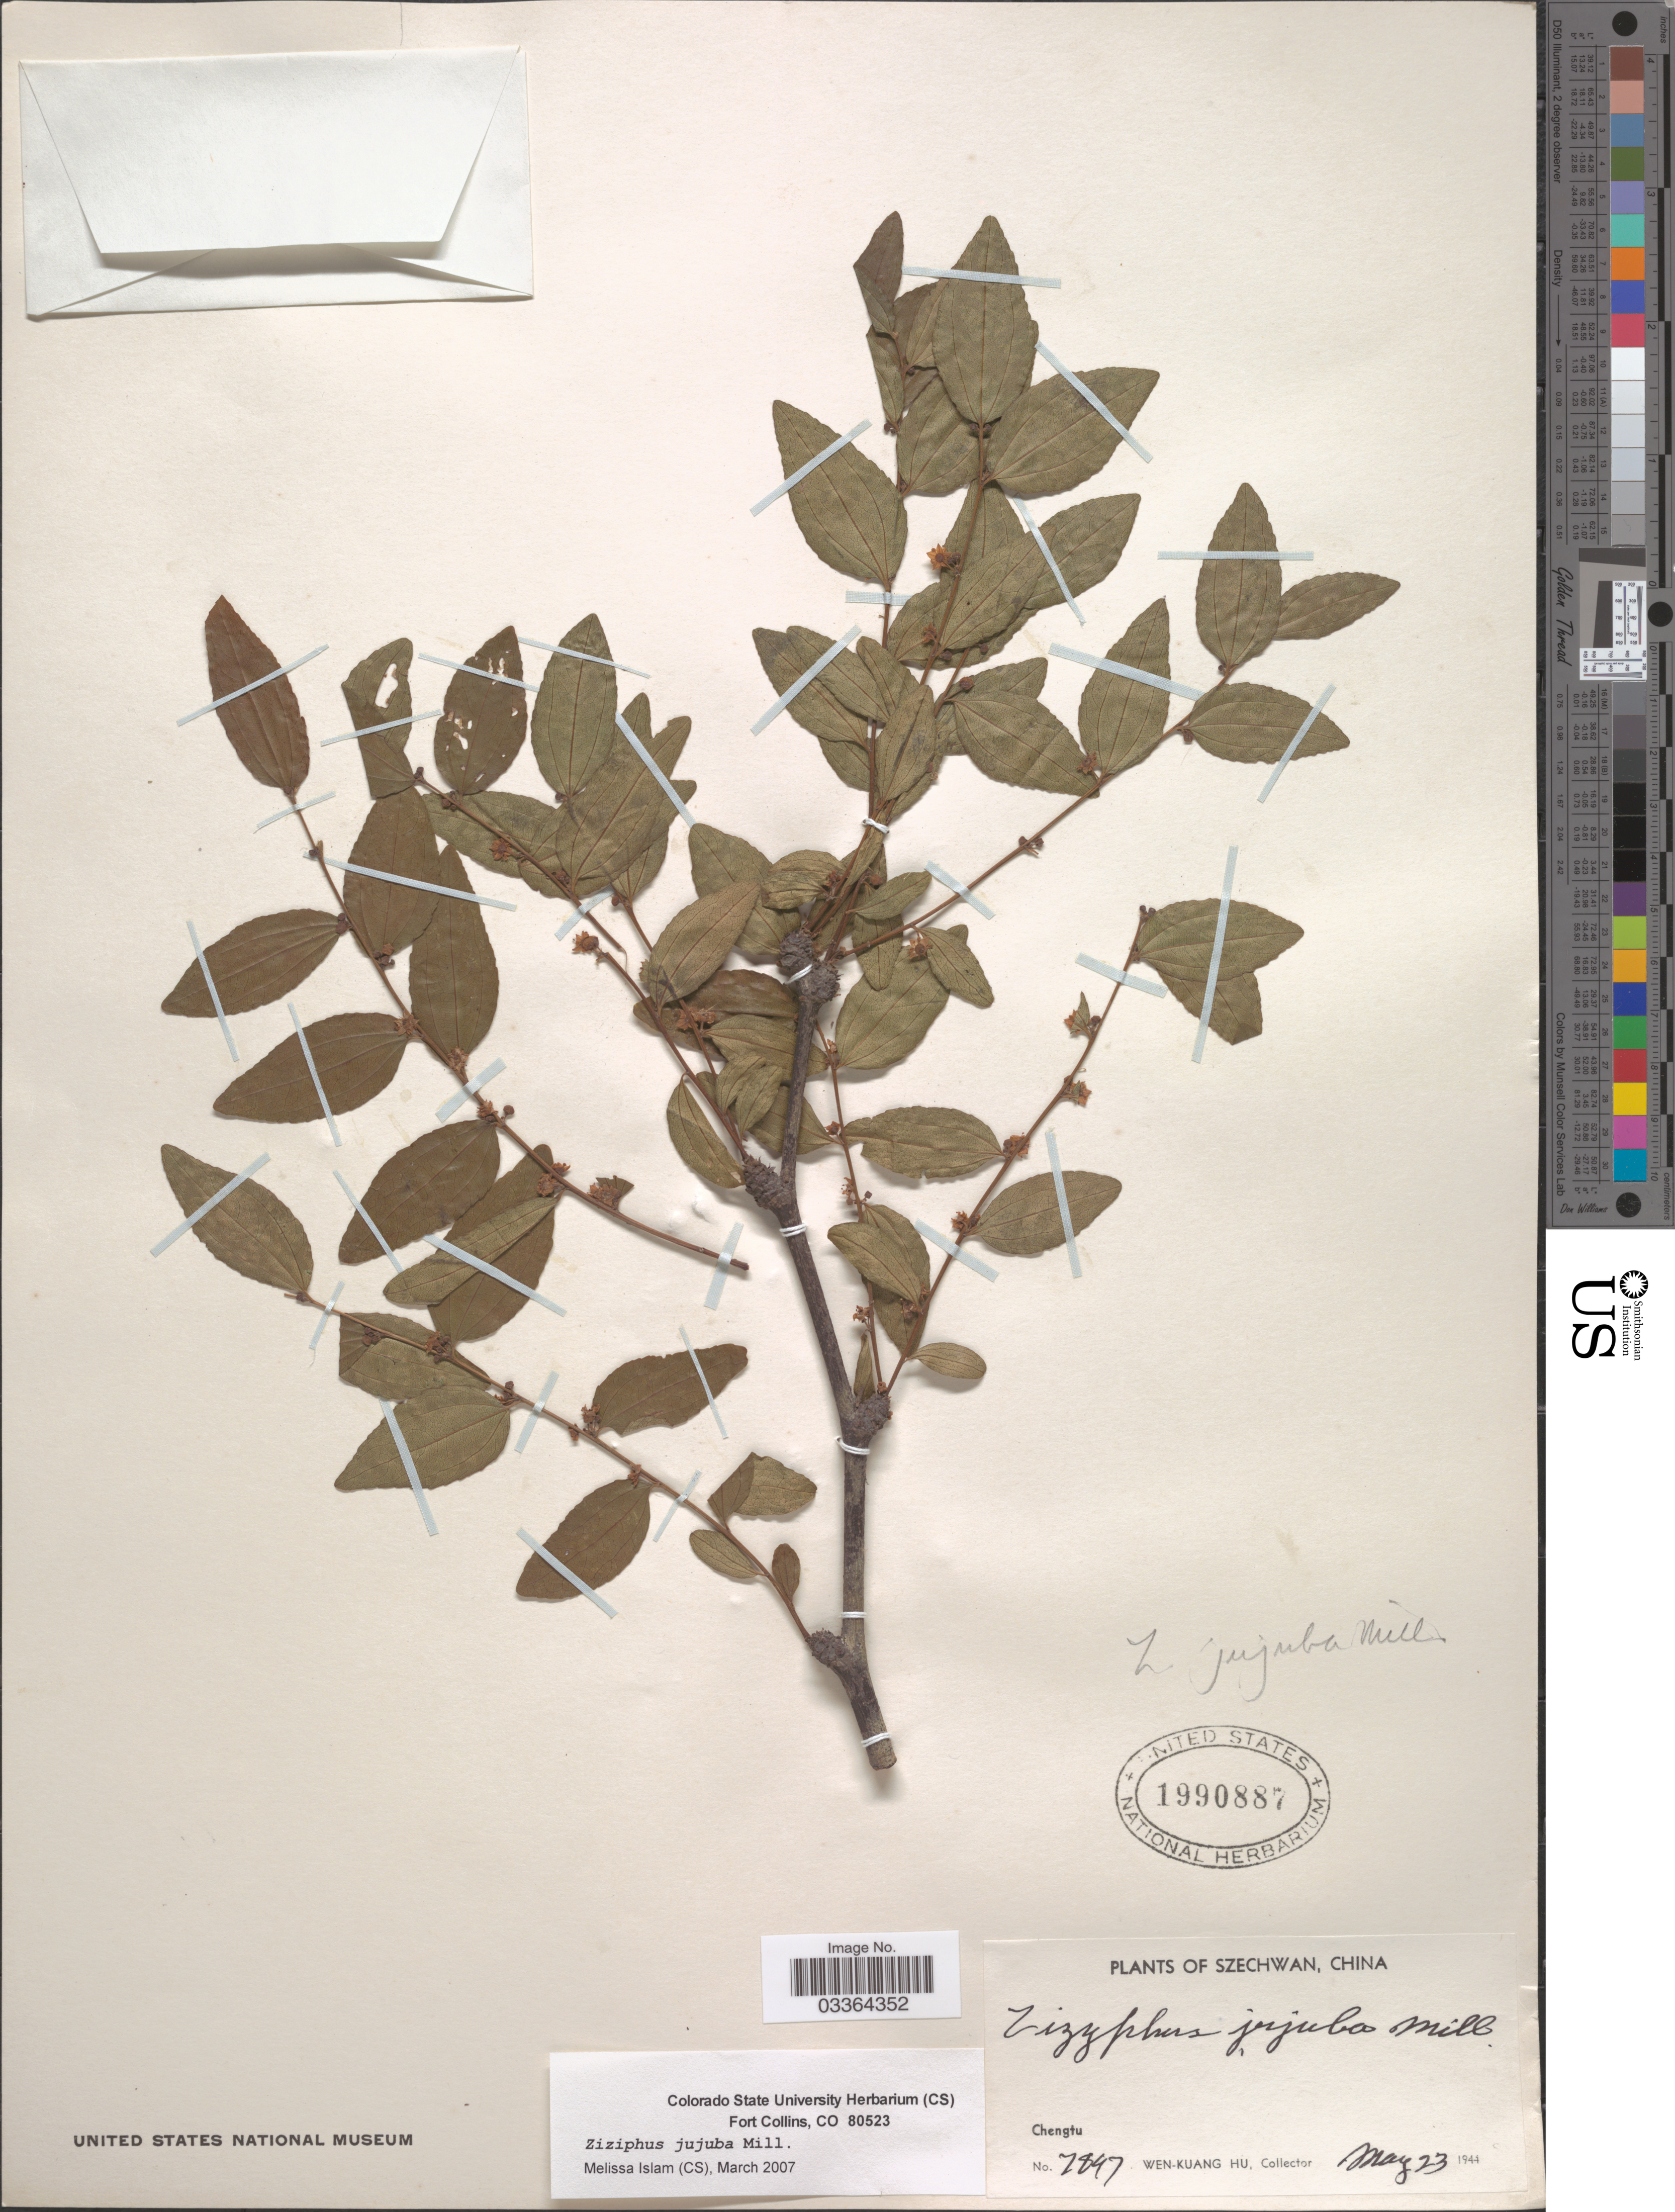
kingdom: Plantae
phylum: Tracheophyta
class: Magnoliopsida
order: Rosales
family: Rhamnaceae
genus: Ziziphus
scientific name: Ziziphus jujuba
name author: Mill.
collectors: W. K. Hu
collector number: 7847*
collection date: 1944-05-23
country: China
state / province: Sichuan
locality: Szechwan. Chengtu.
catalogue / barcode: US 1990887